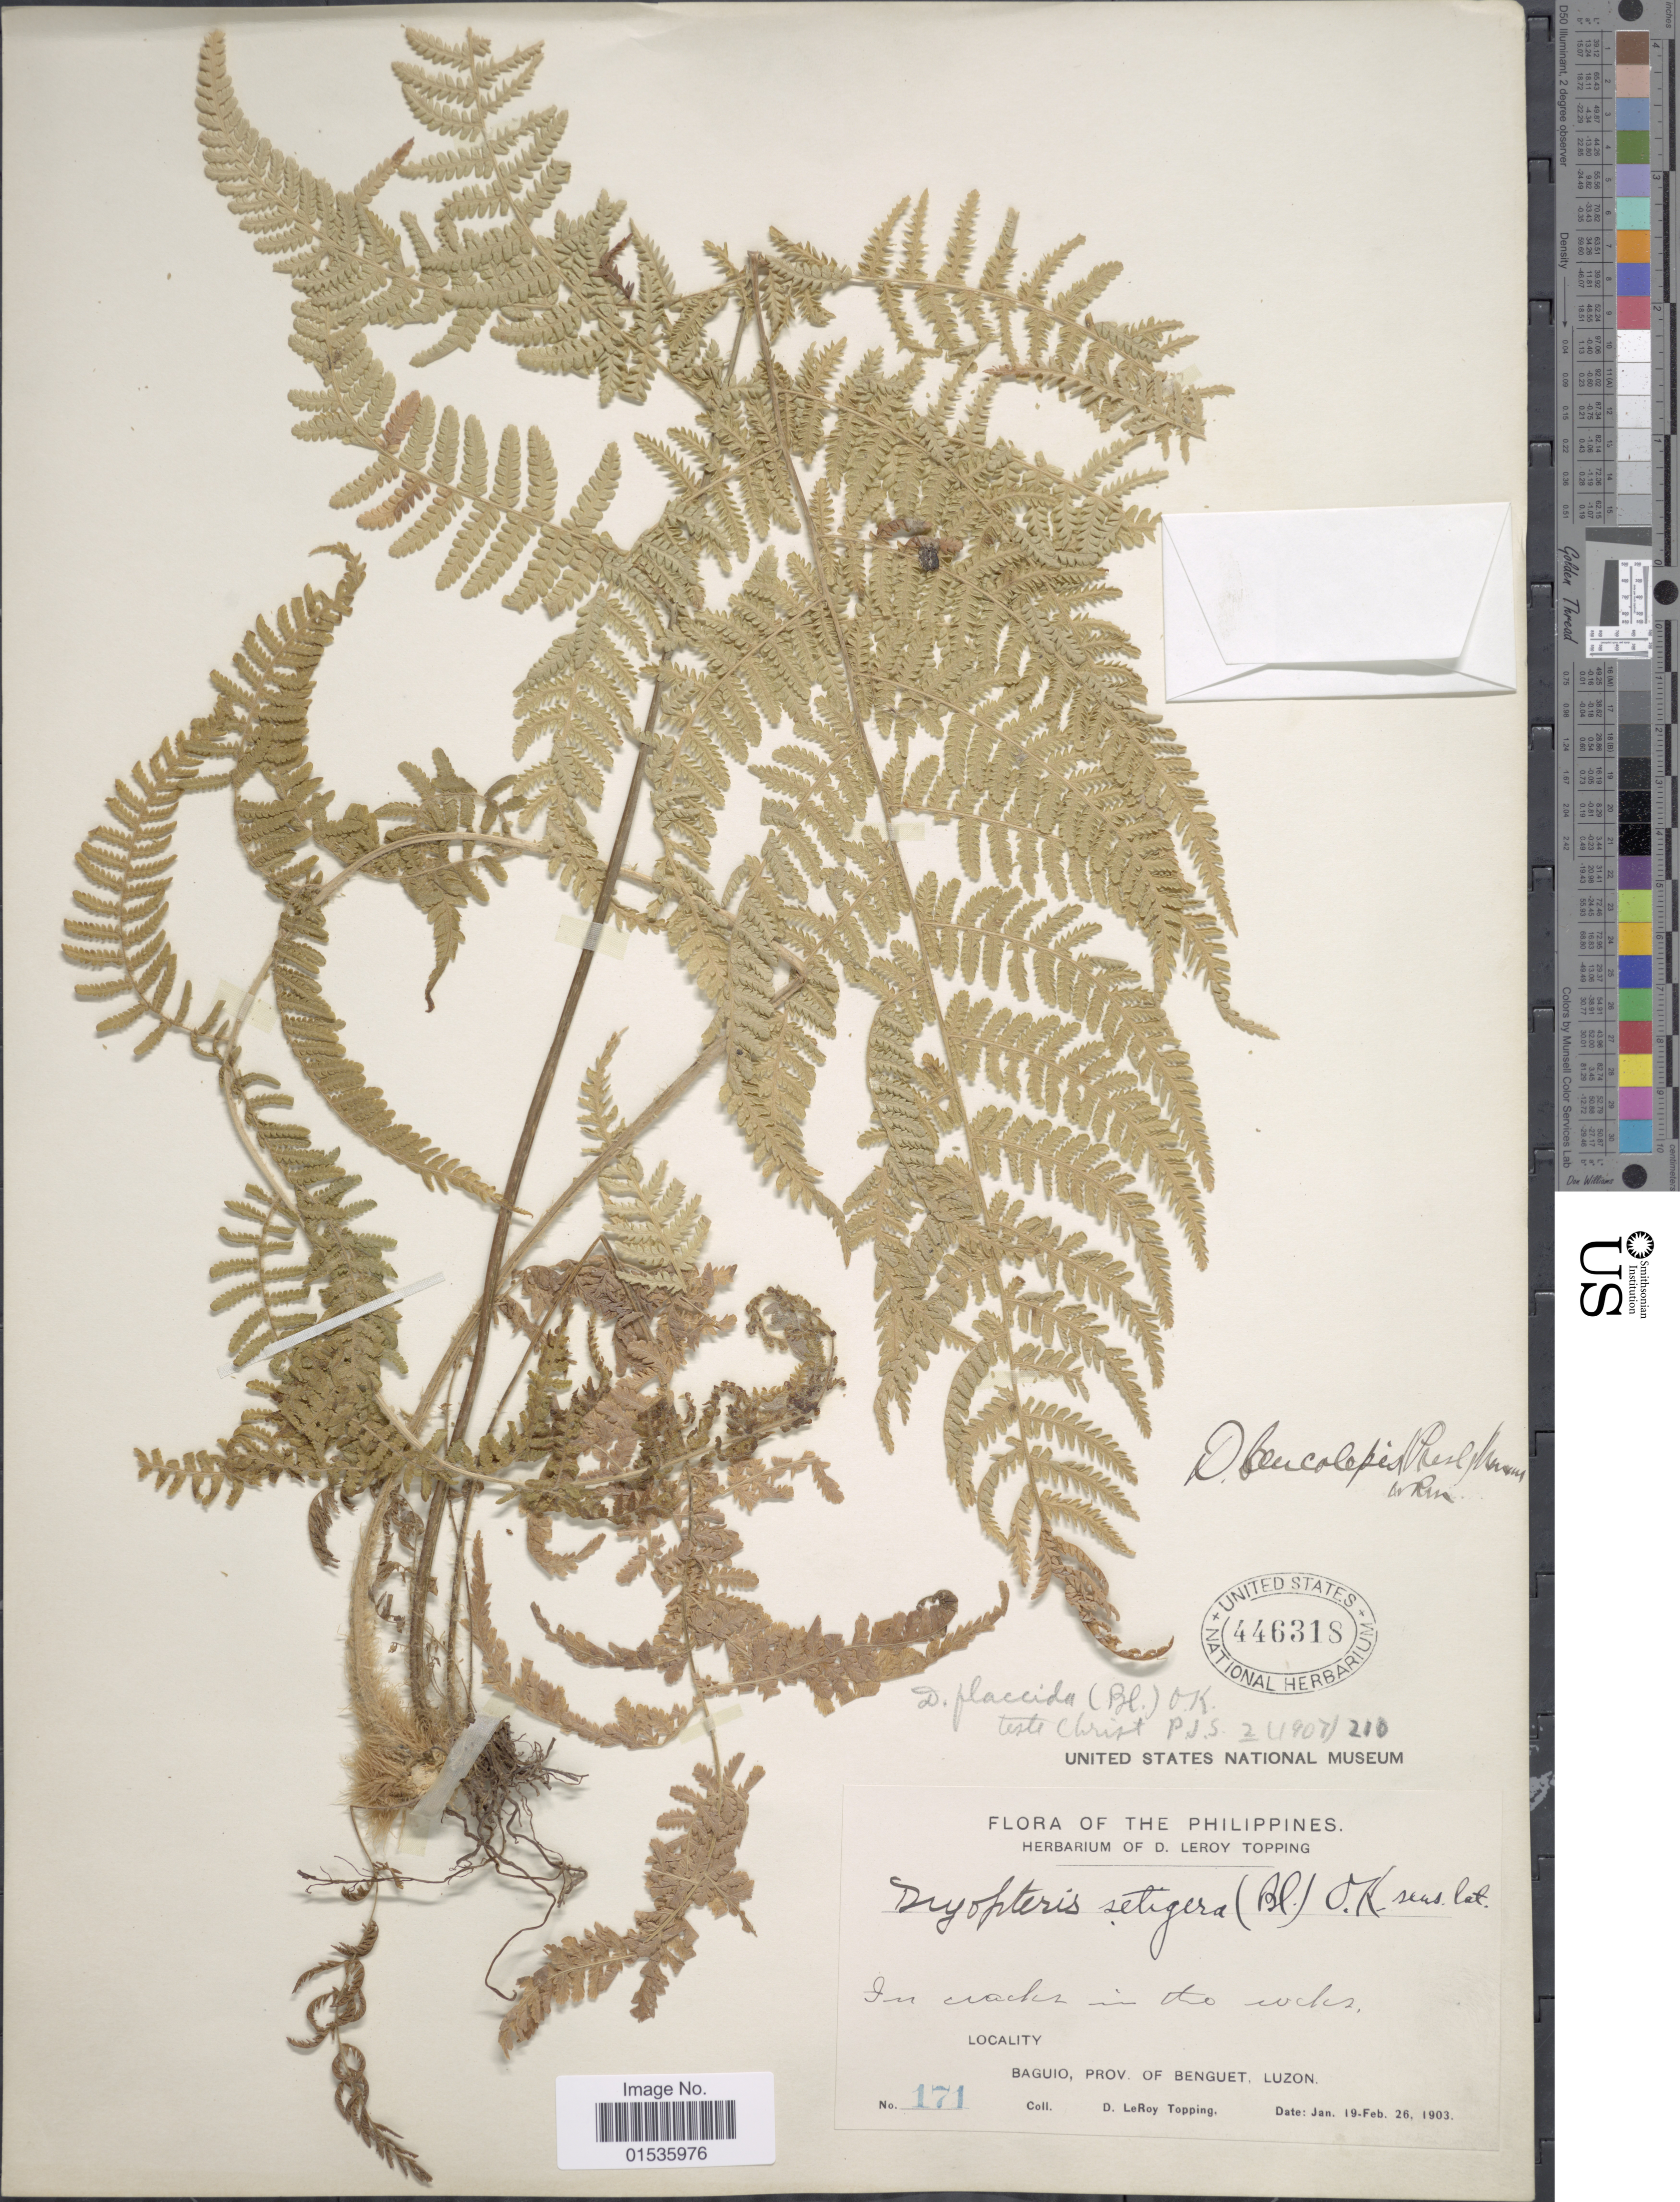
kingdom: Plantae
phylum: Tracheophyta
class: Polypodiopsida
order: Polypodiales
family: Thelypteridaceae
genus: Macrothelypteris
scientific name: Macrothelypteris polypodioides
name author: (Hook.) Holttum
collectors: D. L. Topping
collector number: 171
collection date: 1903-01-19/1903-02-26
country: Philippines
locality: Philippine, Baguio, Prov. of Banguet, Luzon.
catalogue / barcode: US 446318